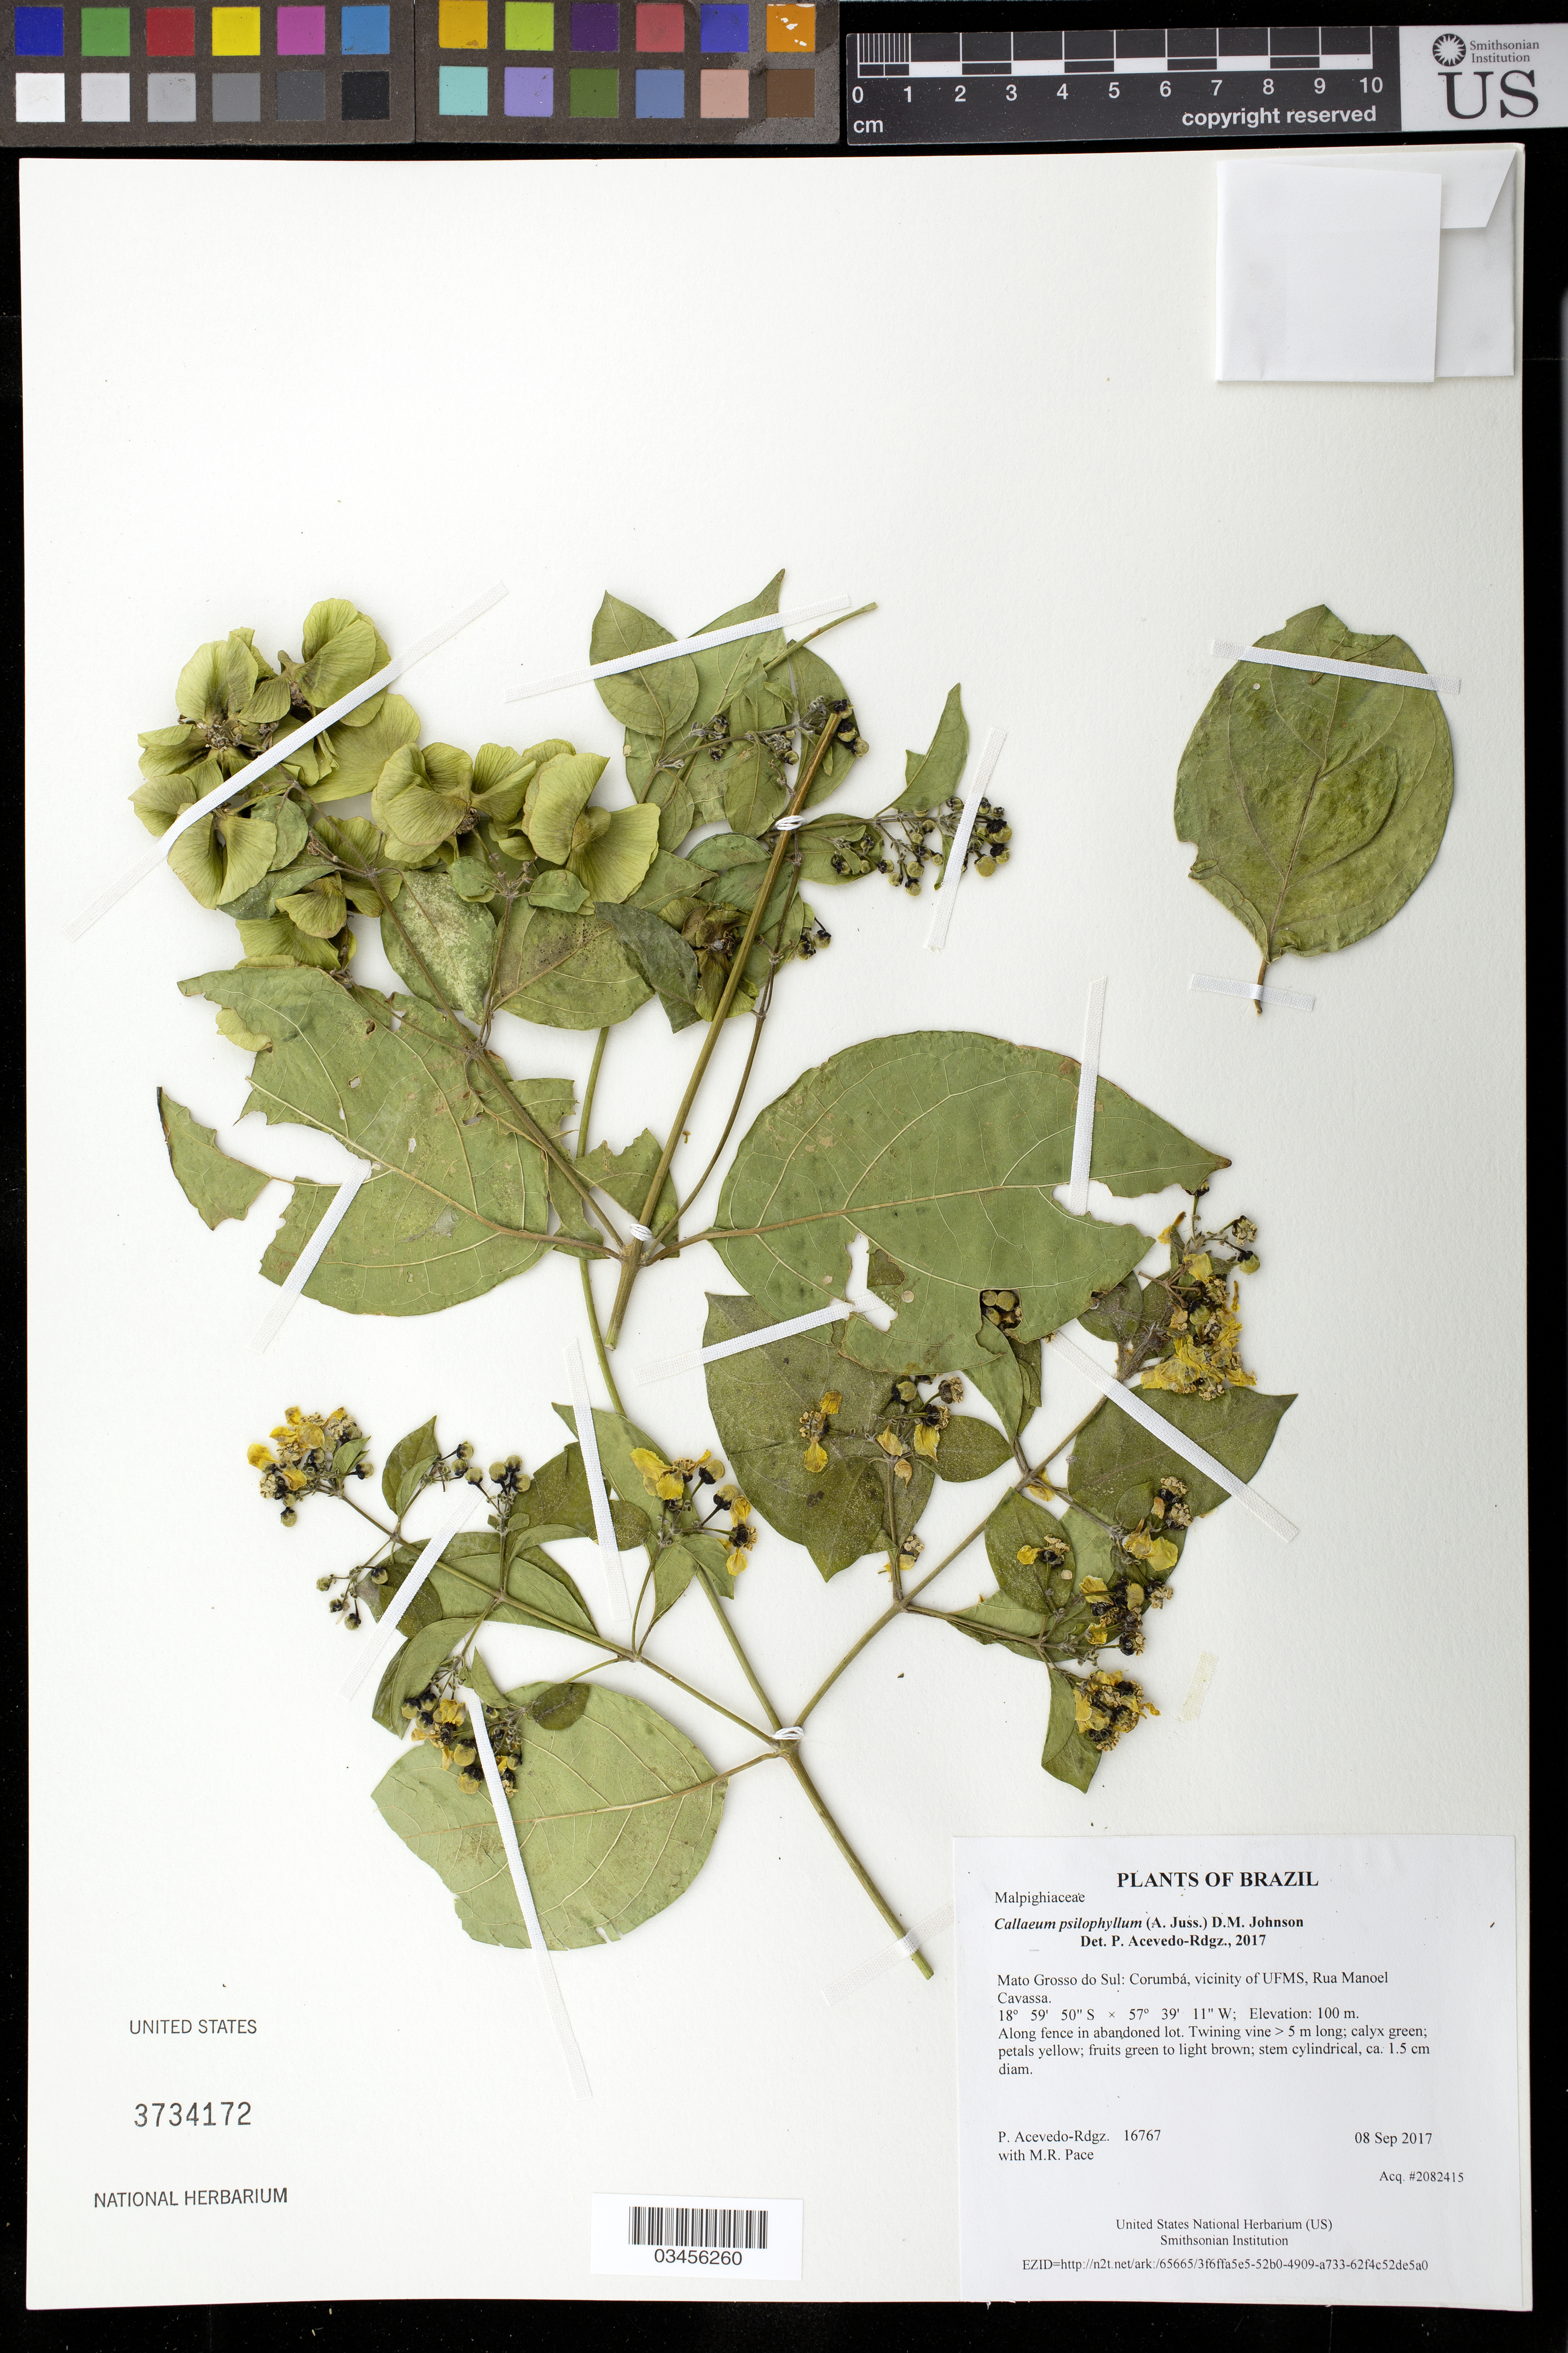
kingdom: Plantae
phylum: Tracheophyta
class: Magnoliopsida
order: Malpighiales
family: Malpighiaceae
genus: Callaeum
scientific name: Callaeum psilophyllum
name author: (A. Juss.) D.M. Johnson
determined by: Acevedo-Rodríguez, P., (BOT), Smithsonian Institution - National Museum of Natural History (UNITED STATES)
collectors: P. Acevedo-Rodr. & M. R. Pace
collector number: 16767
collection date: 2017-09-08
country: Brazil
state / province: Mato Grosso do Sul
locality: Corumbá, vicinity of UFMS, Rua Manoel Cavassa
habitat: Along fence in abandoned lot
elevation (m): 100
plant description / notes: US, NY, MICH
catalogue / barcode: US 3734172